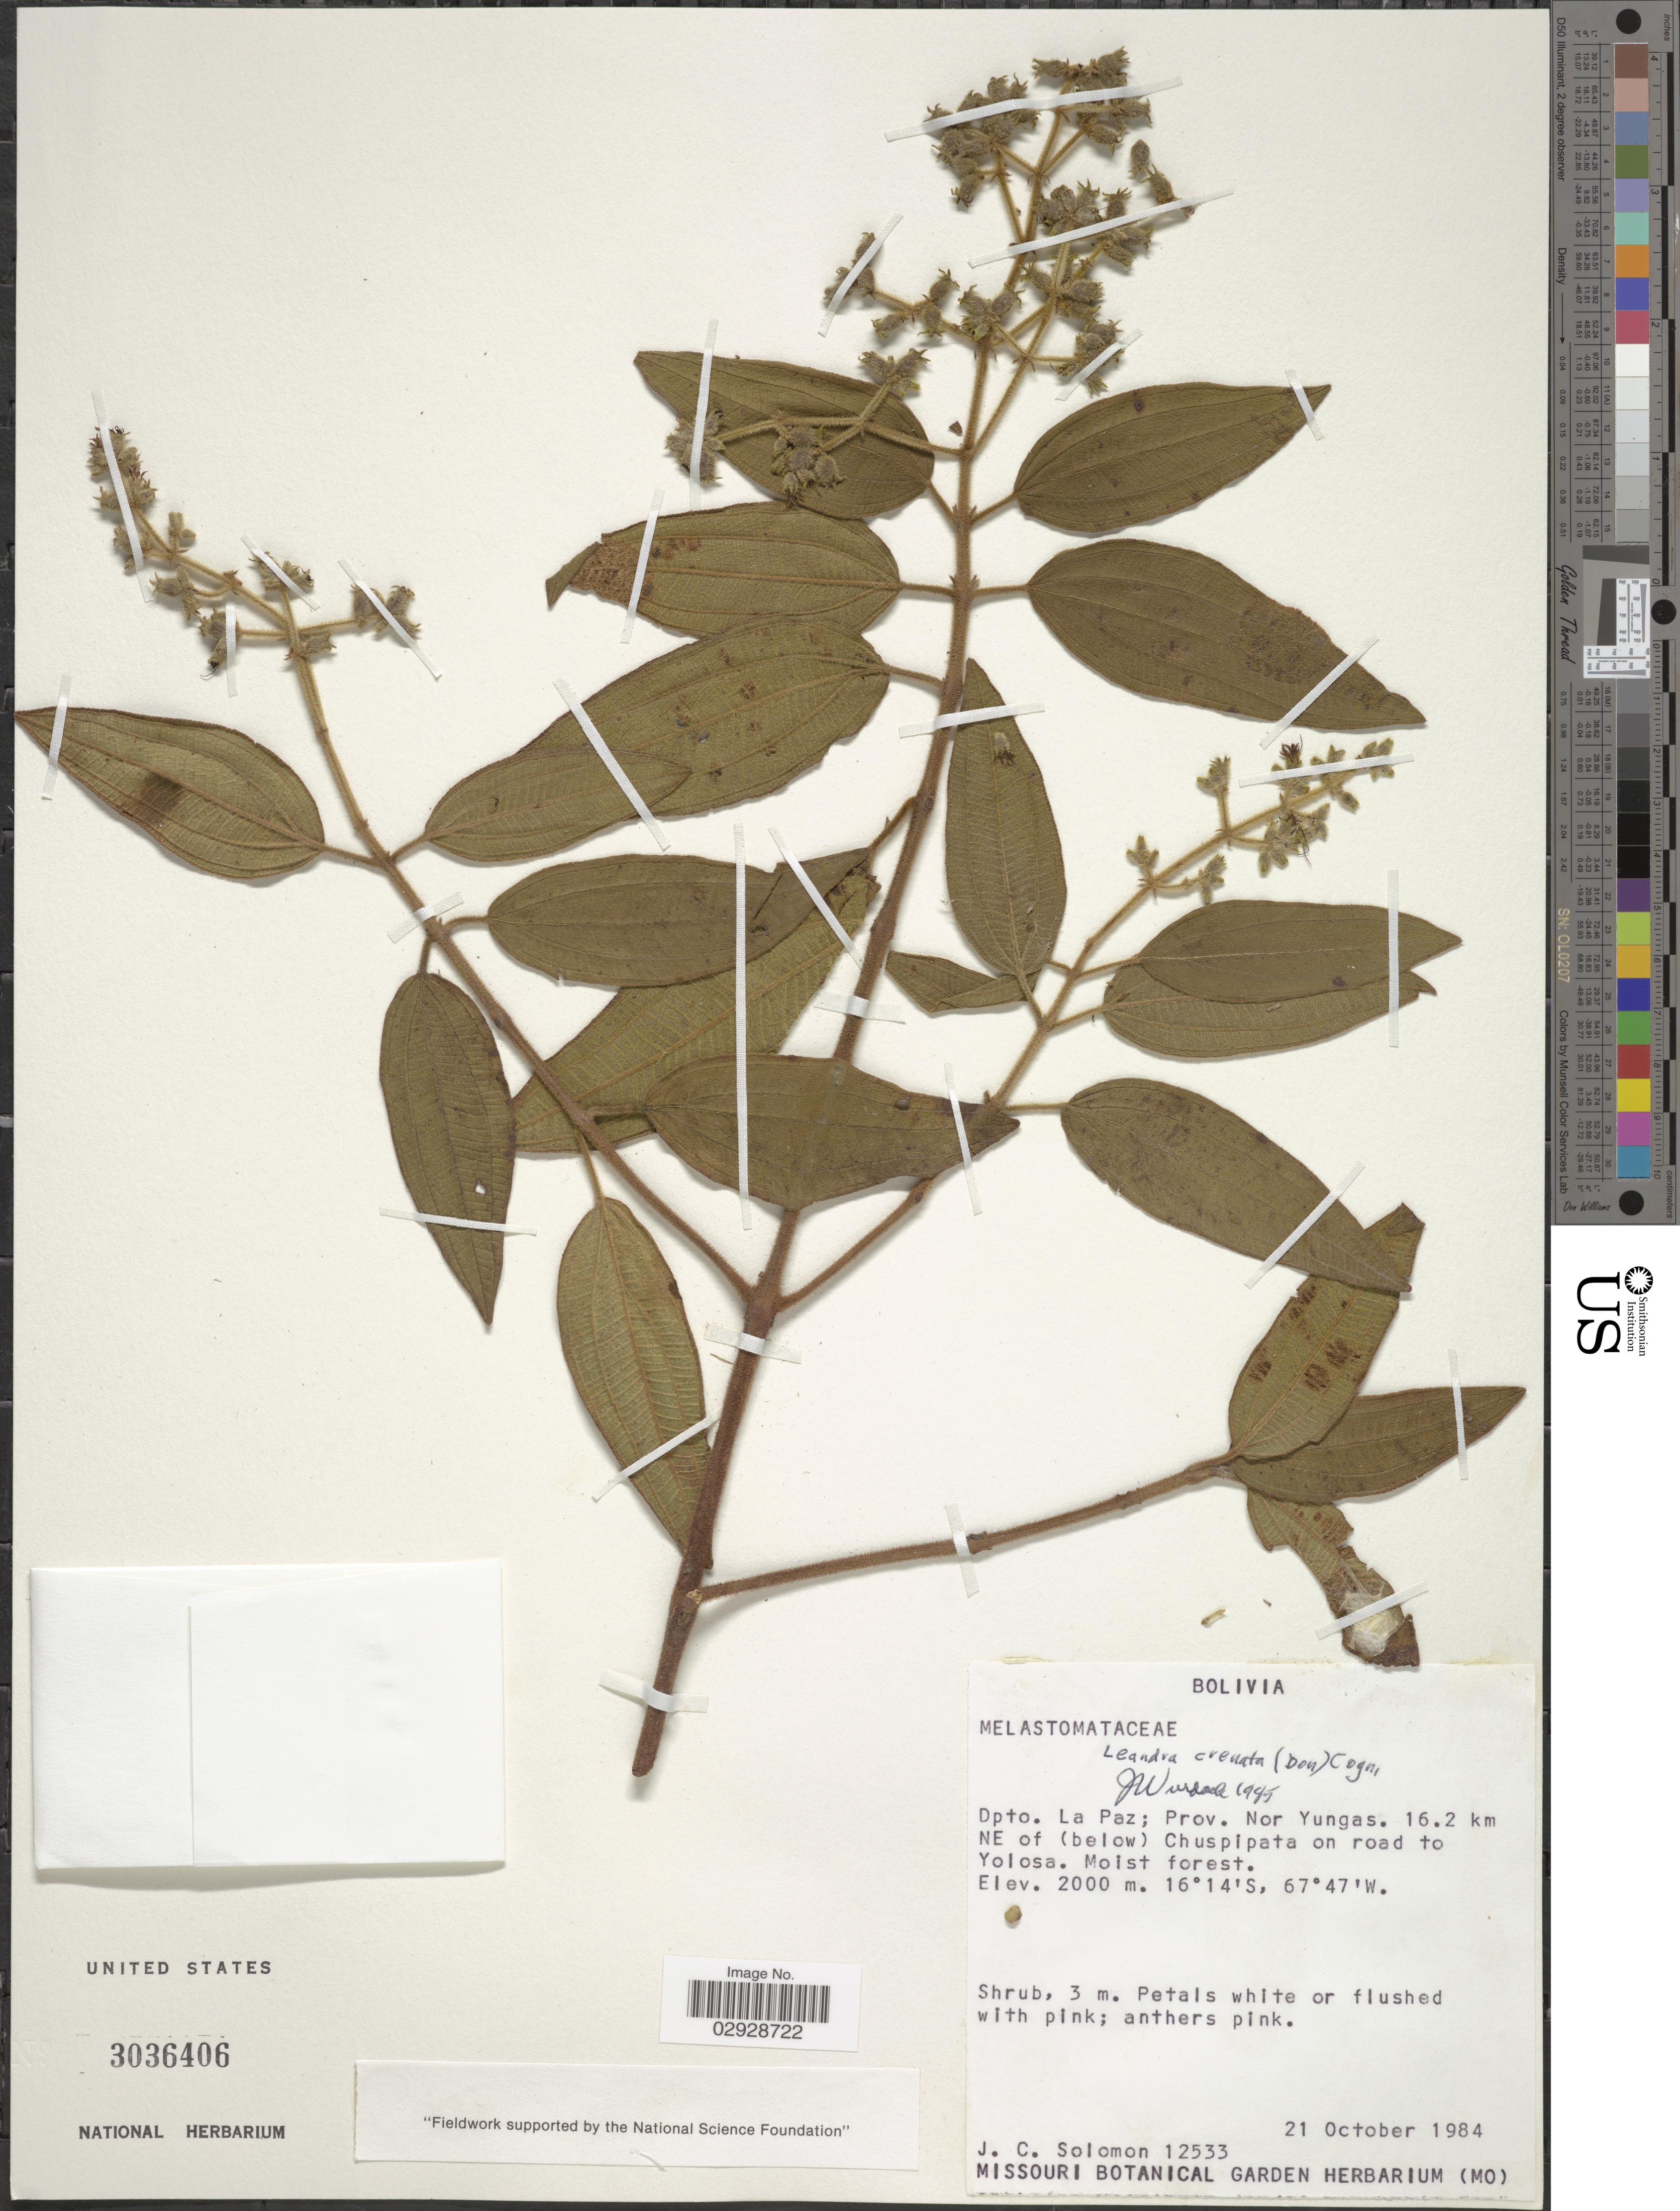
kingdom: Plantae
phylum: Tracheophyta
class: Magnoliopsida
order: Myrtales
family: Melastomataceae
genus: Leandra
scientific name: Leandra crenata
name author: (D. Don) Cogn.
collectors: J. C. Solomon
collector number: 12533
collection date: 1984-10-21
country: Bolivia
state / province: La Paz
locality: Dpto. La Paz; Prov. Nor Yungas. 16.2 km NE of (below) Chuspipata on road to Yolosa.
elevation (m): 2000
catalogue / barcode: US 3036406